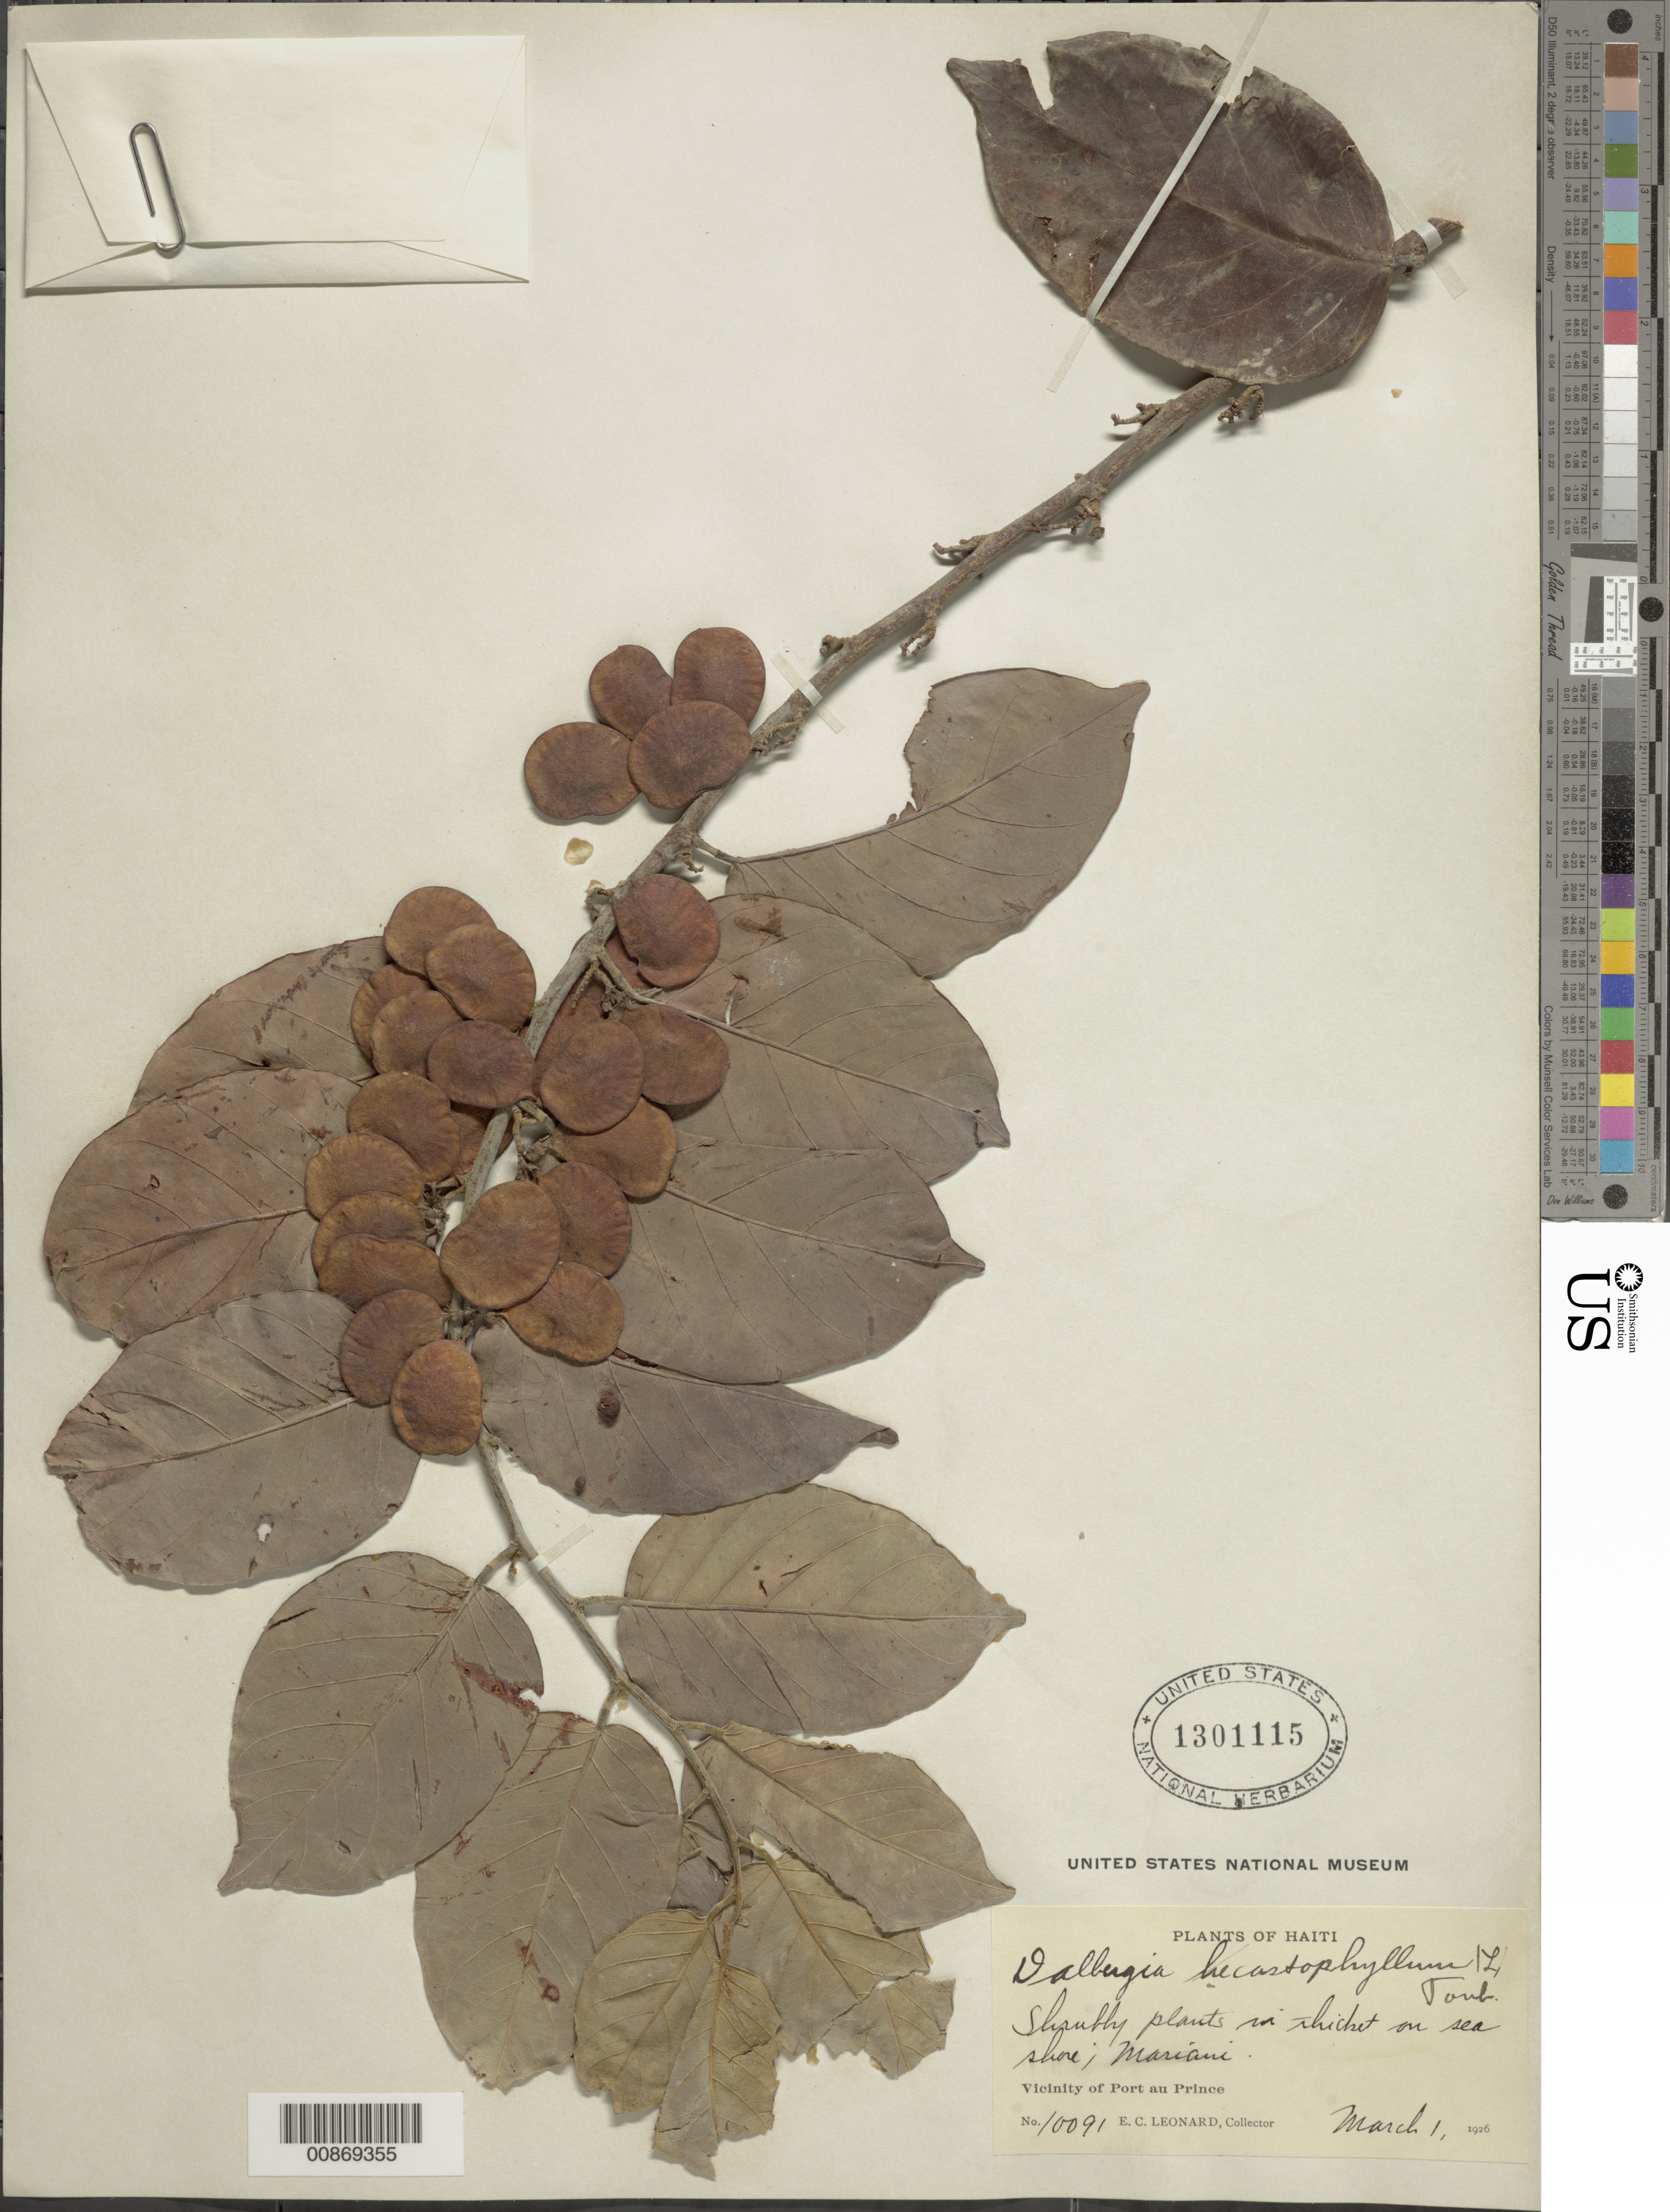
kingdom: Plantae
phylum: Tracheophyta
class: Magnoliopsida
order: Fabales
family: Fabaceae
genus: Dalbergia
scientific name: Dalbergia ecastaphyllum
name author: (L.) Taub.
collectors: E. C. Leonard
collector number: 10091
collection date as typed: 01 Mar 1926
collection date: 1926-03-01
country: Haiti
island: Hispaniola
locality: Vicinity of Port au Prince, Mariani.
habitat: In thicket on sea shore.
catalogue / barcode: US 1301115